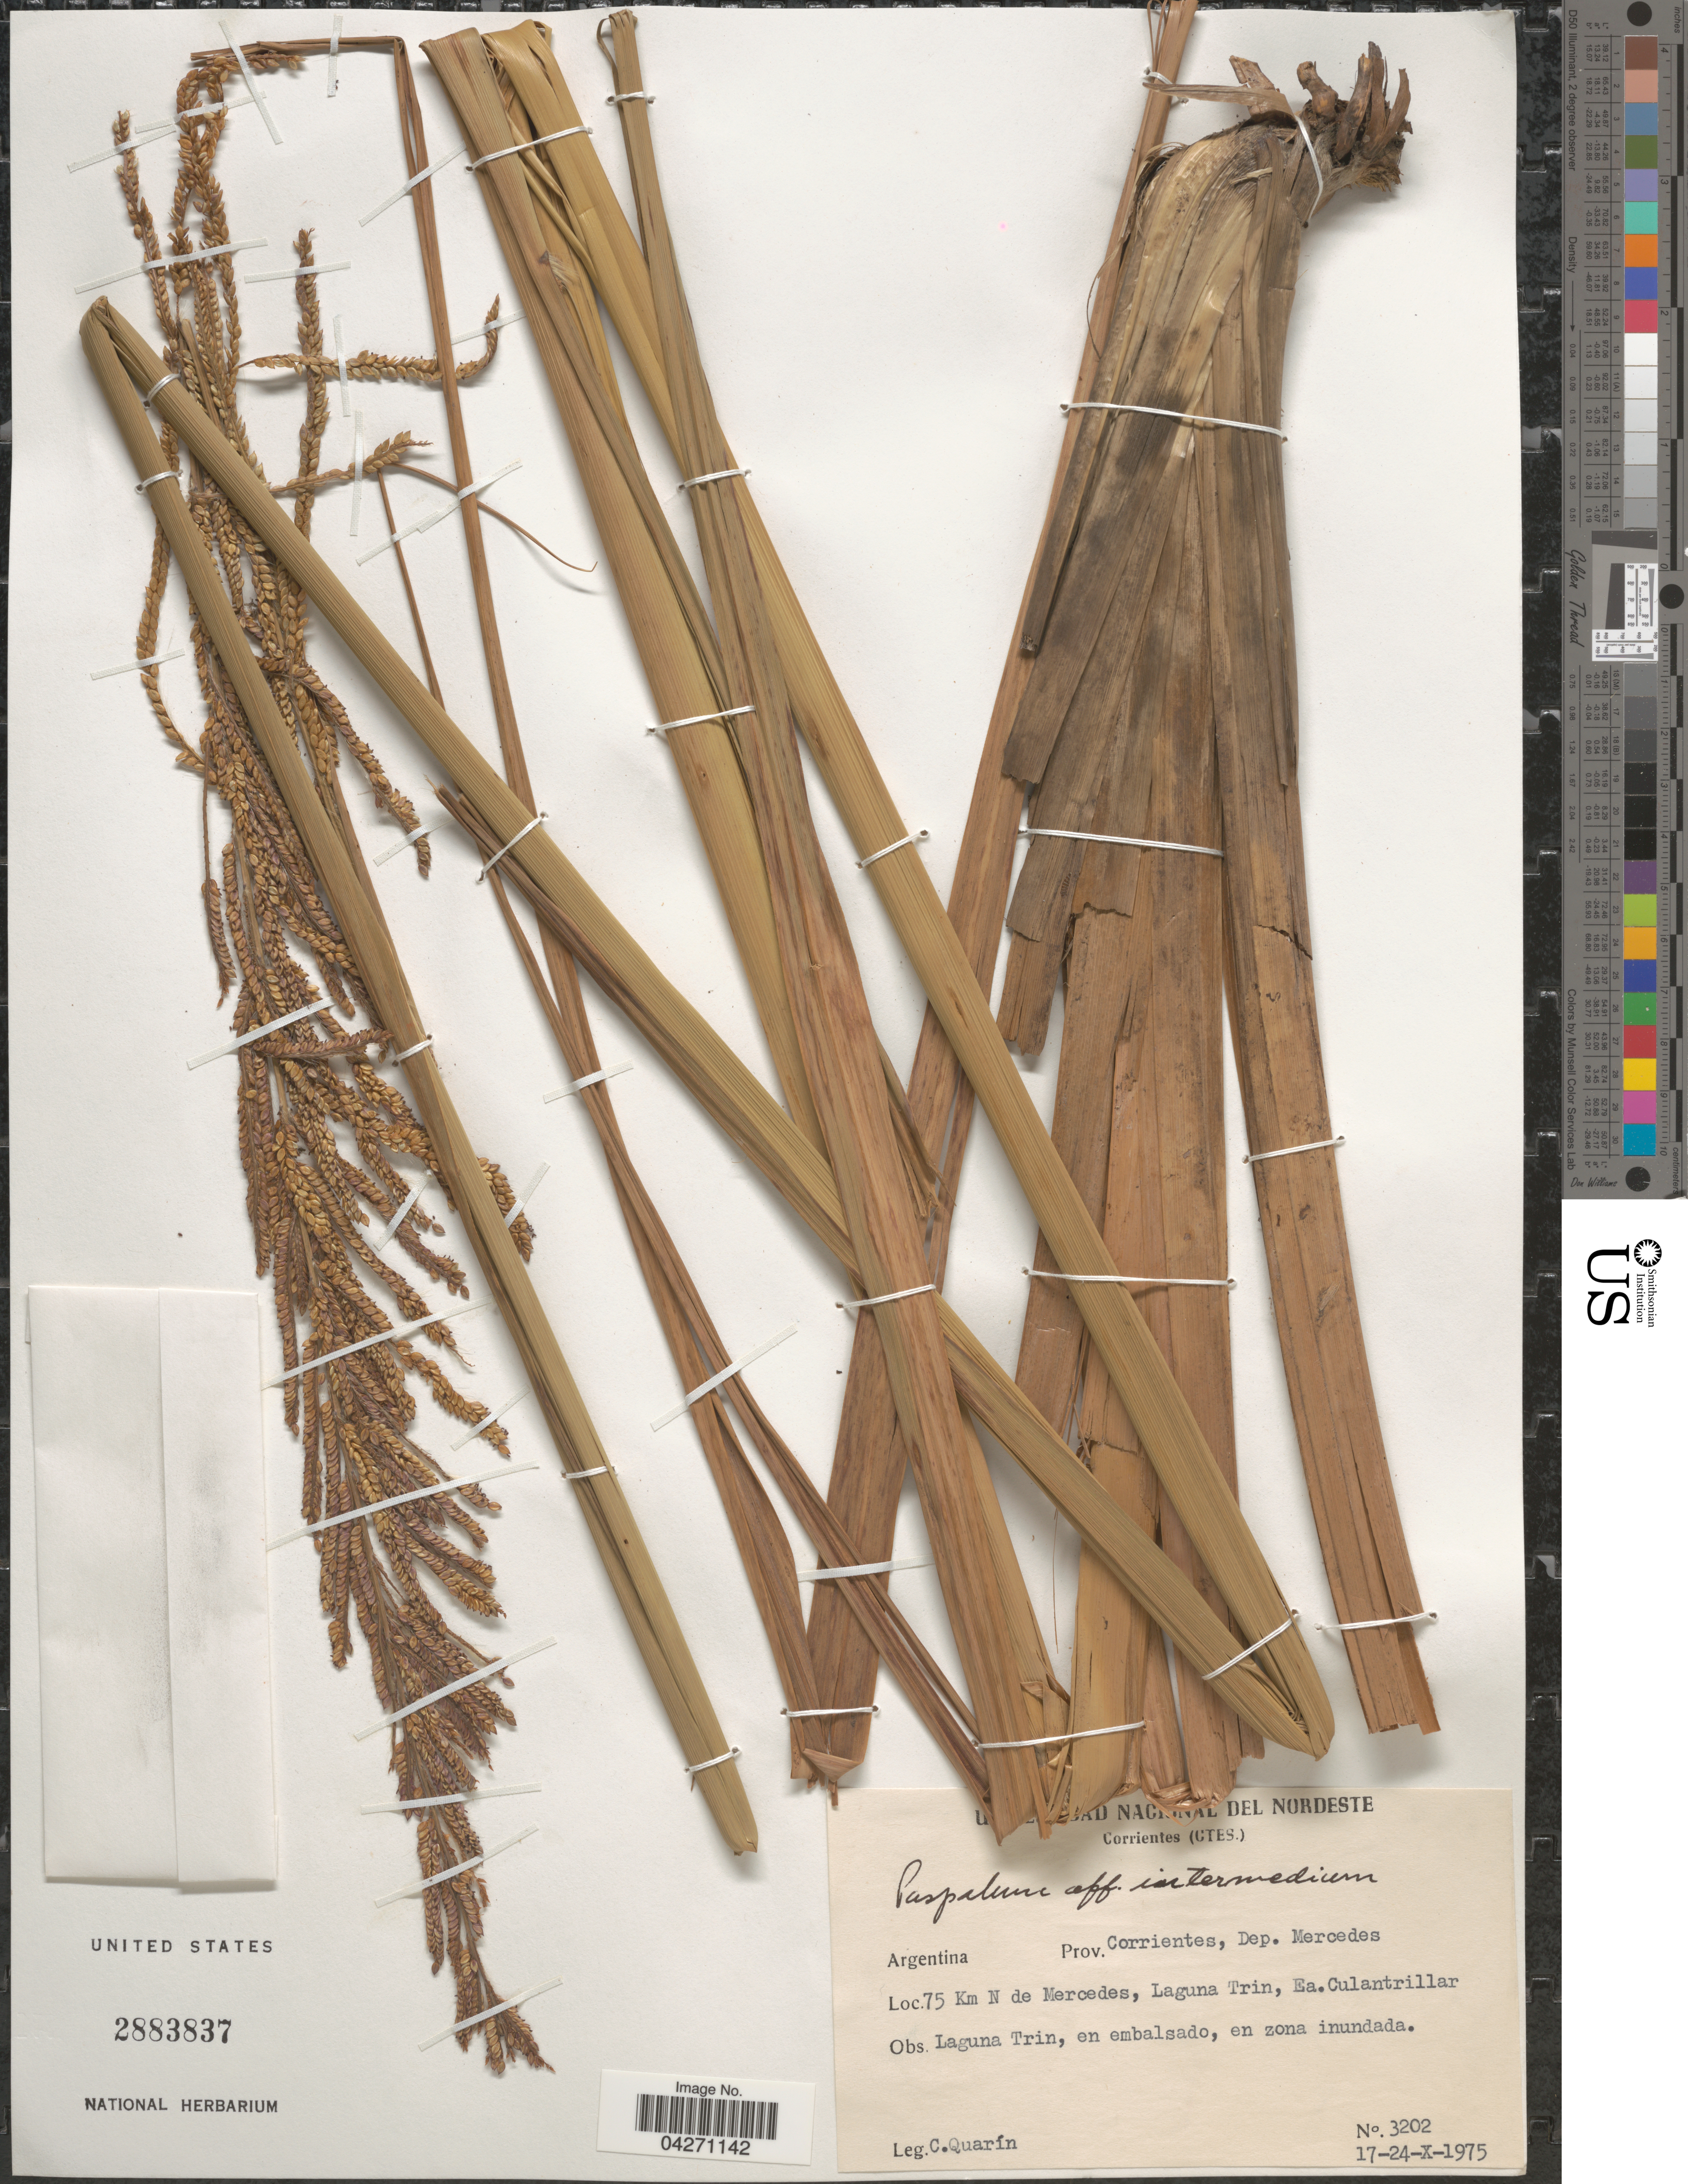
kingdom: Plantae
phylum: Tracheophyta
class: Liliopsida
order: Poales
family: Poaceae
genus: Paspalum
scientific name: Paspalum intermedium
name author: Munro ex Morong & Britton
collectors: C. Quarín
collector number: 3202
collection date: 1975-10-17/1975-10-24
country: Argentina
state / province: Corrientes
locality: Prov. Corrientes, Dep. Mercedes. 75 Km N de Mercedes, Laguna Trin, Ea. Culantrillas.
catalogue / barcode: US 2883837